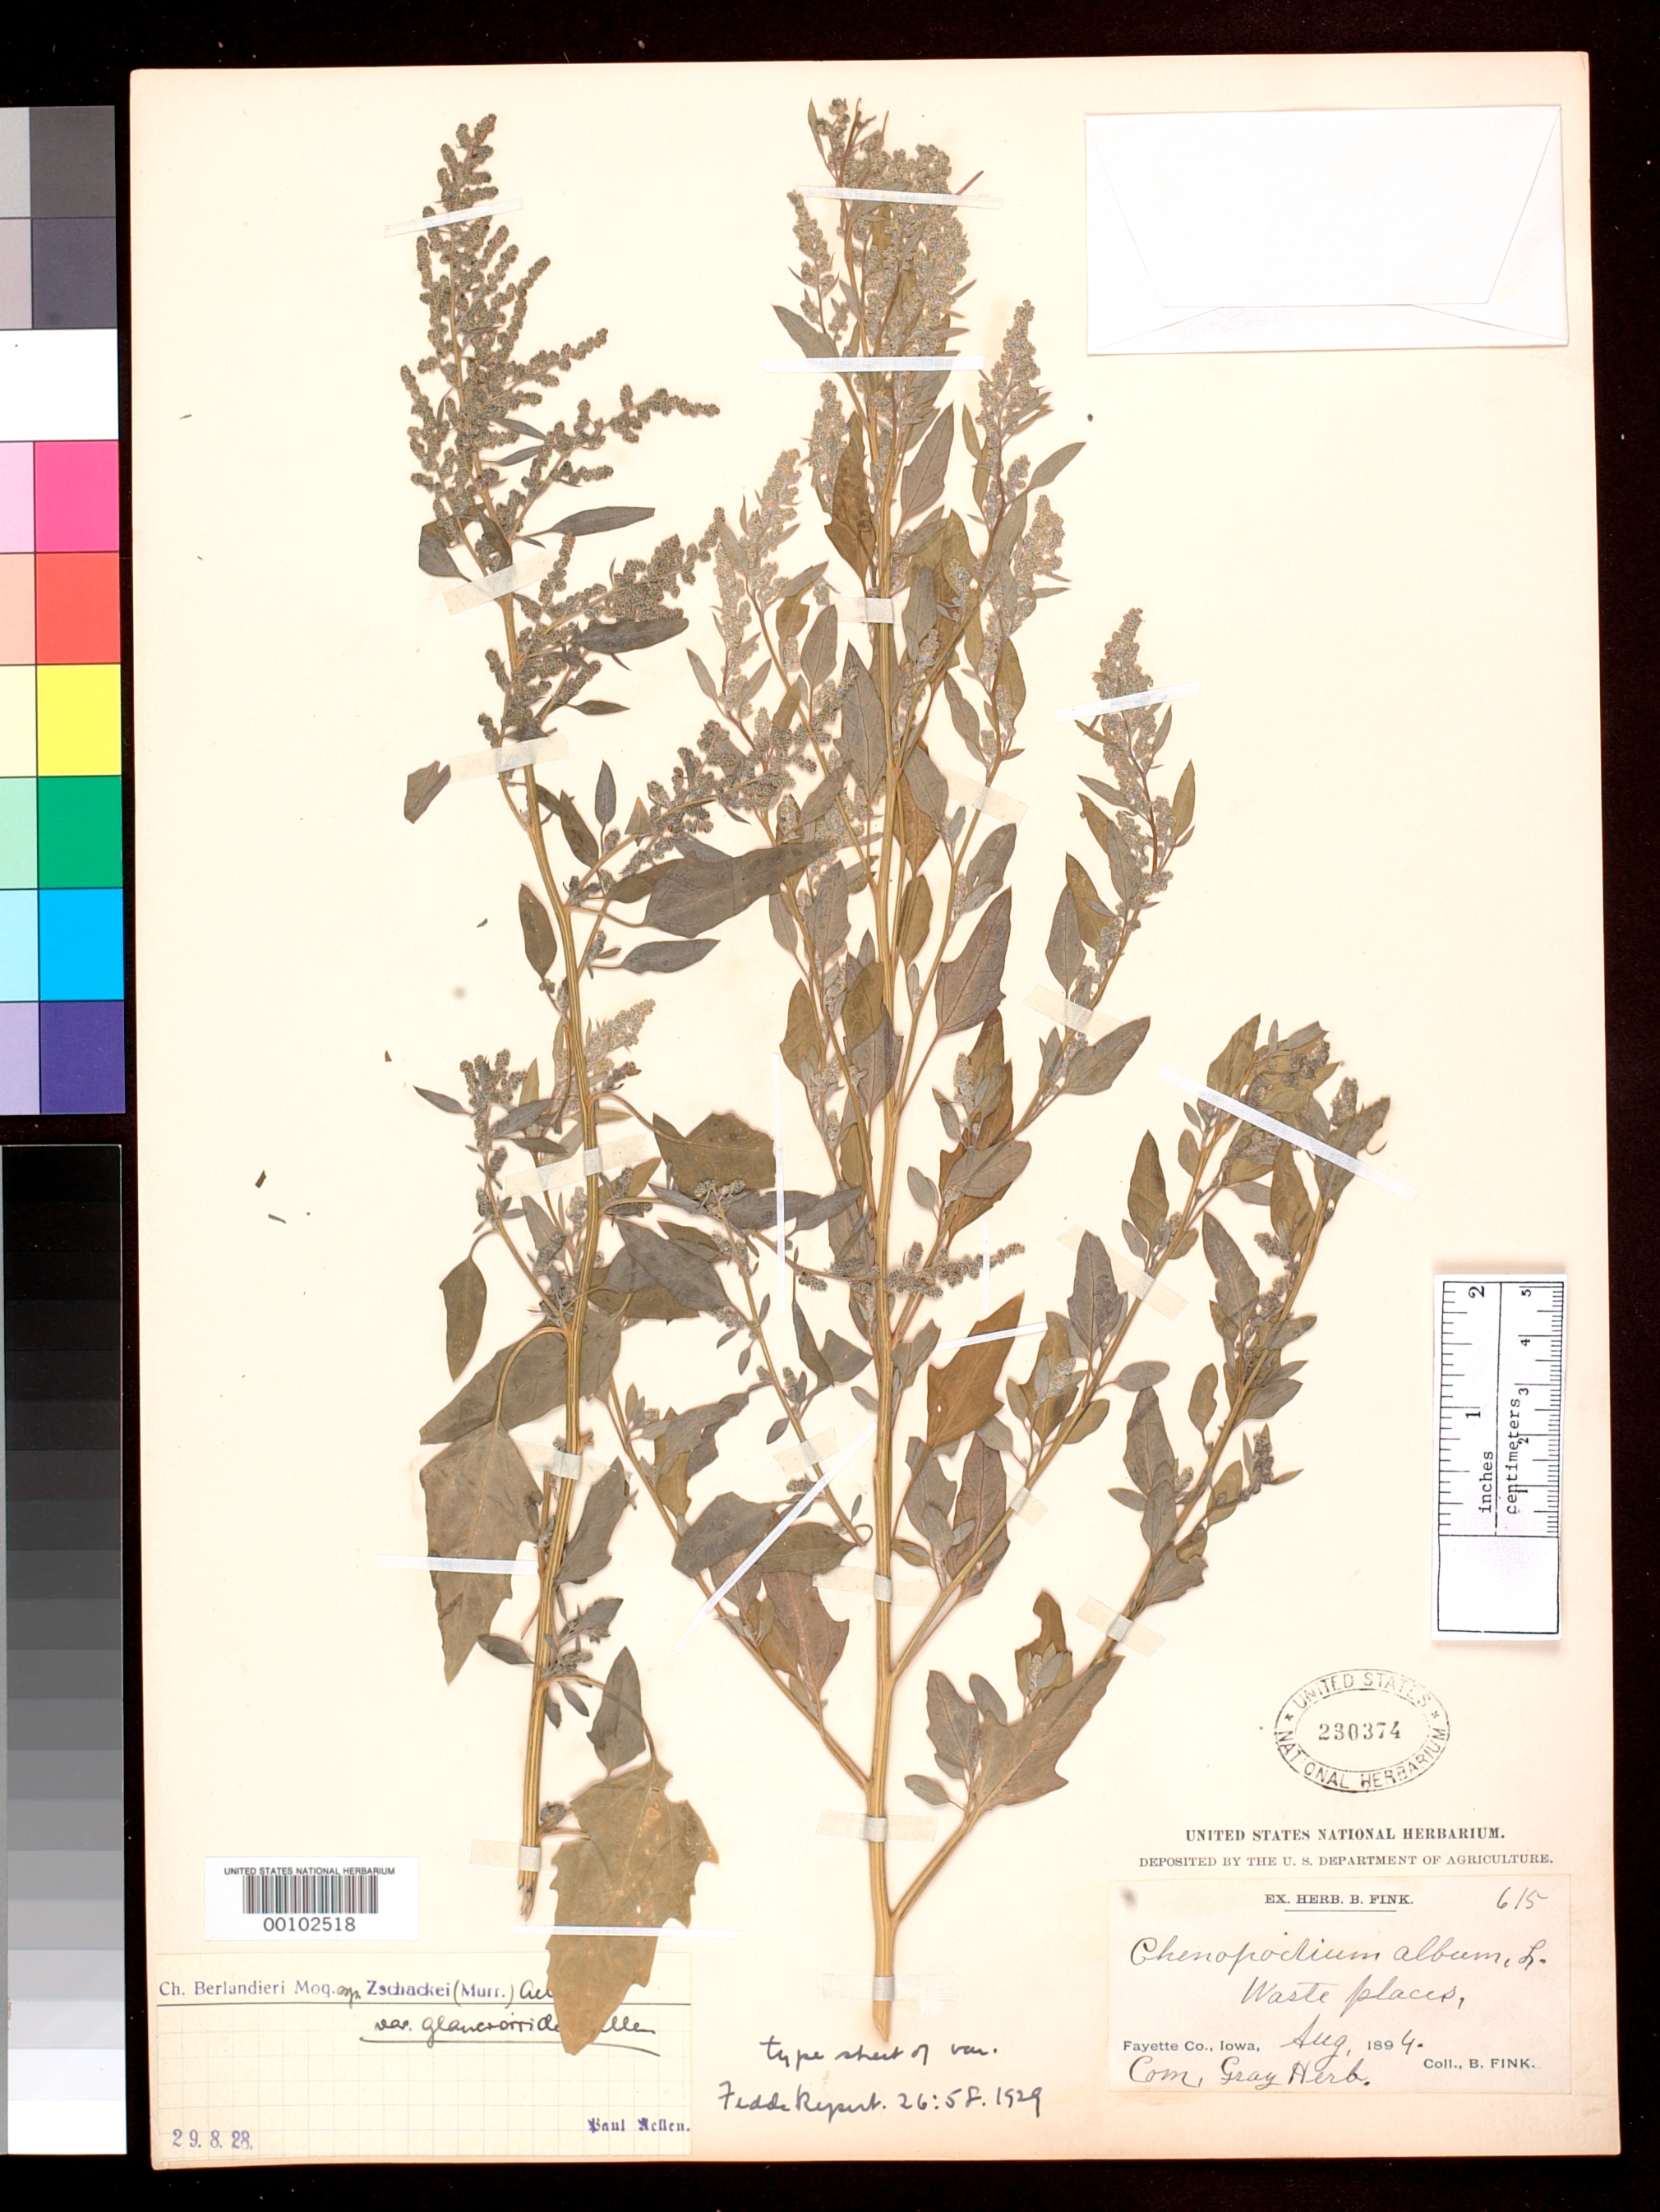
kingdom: Plantae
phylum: Tracheophyta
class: Magnoliopsida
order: Caryophyllales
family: Amaranthaceae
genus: Chenopodium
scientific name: Chenopodium berlandieri var. glaucoviride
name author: Aellen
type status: Syntype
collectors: E. Palmer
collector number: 586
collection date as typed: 1890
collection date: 1890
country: United States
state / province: Arizona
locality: Willow Spring.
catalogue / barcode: US 230374